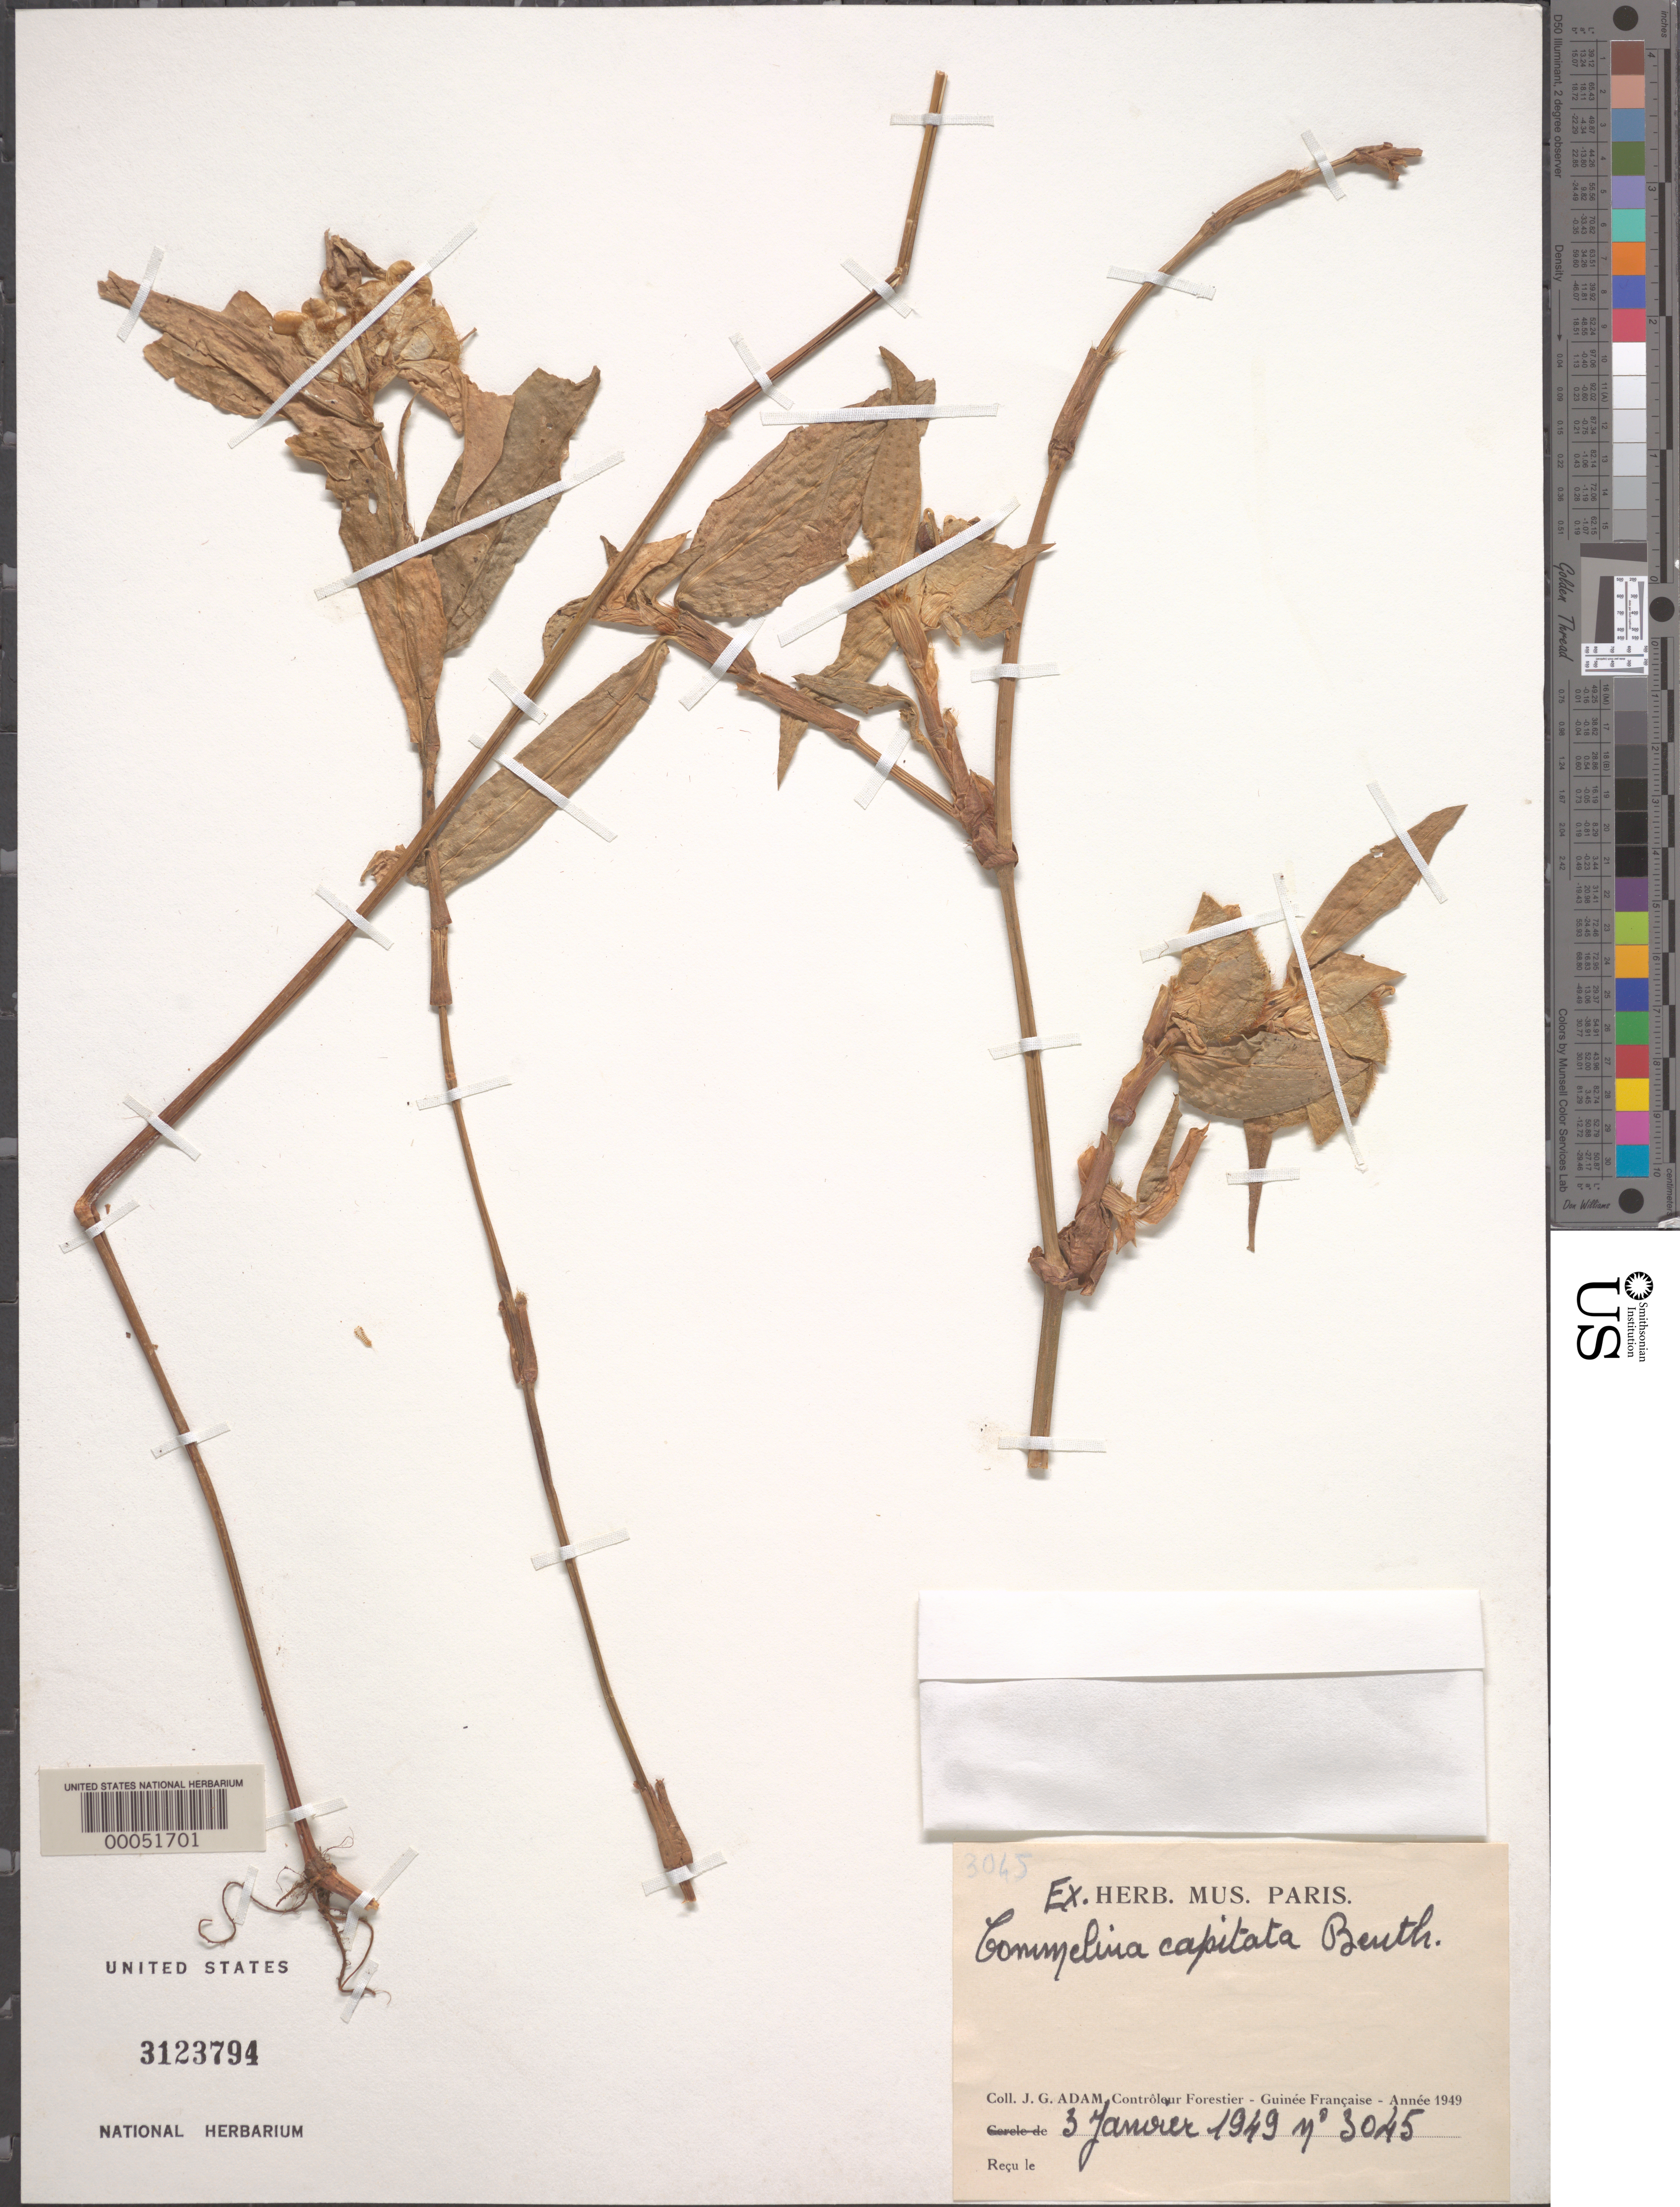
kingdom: Plantae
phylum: Tracheophyta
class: Liliopsida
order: Commelinales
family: Commelinaceae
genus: Commelina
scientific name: Commelina capitata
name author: Benth.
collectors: J. Adam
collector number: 3045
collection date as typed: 03 Jan 1949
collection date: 1949-01-03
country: Guinea-Bissau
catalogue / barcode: US 3123794